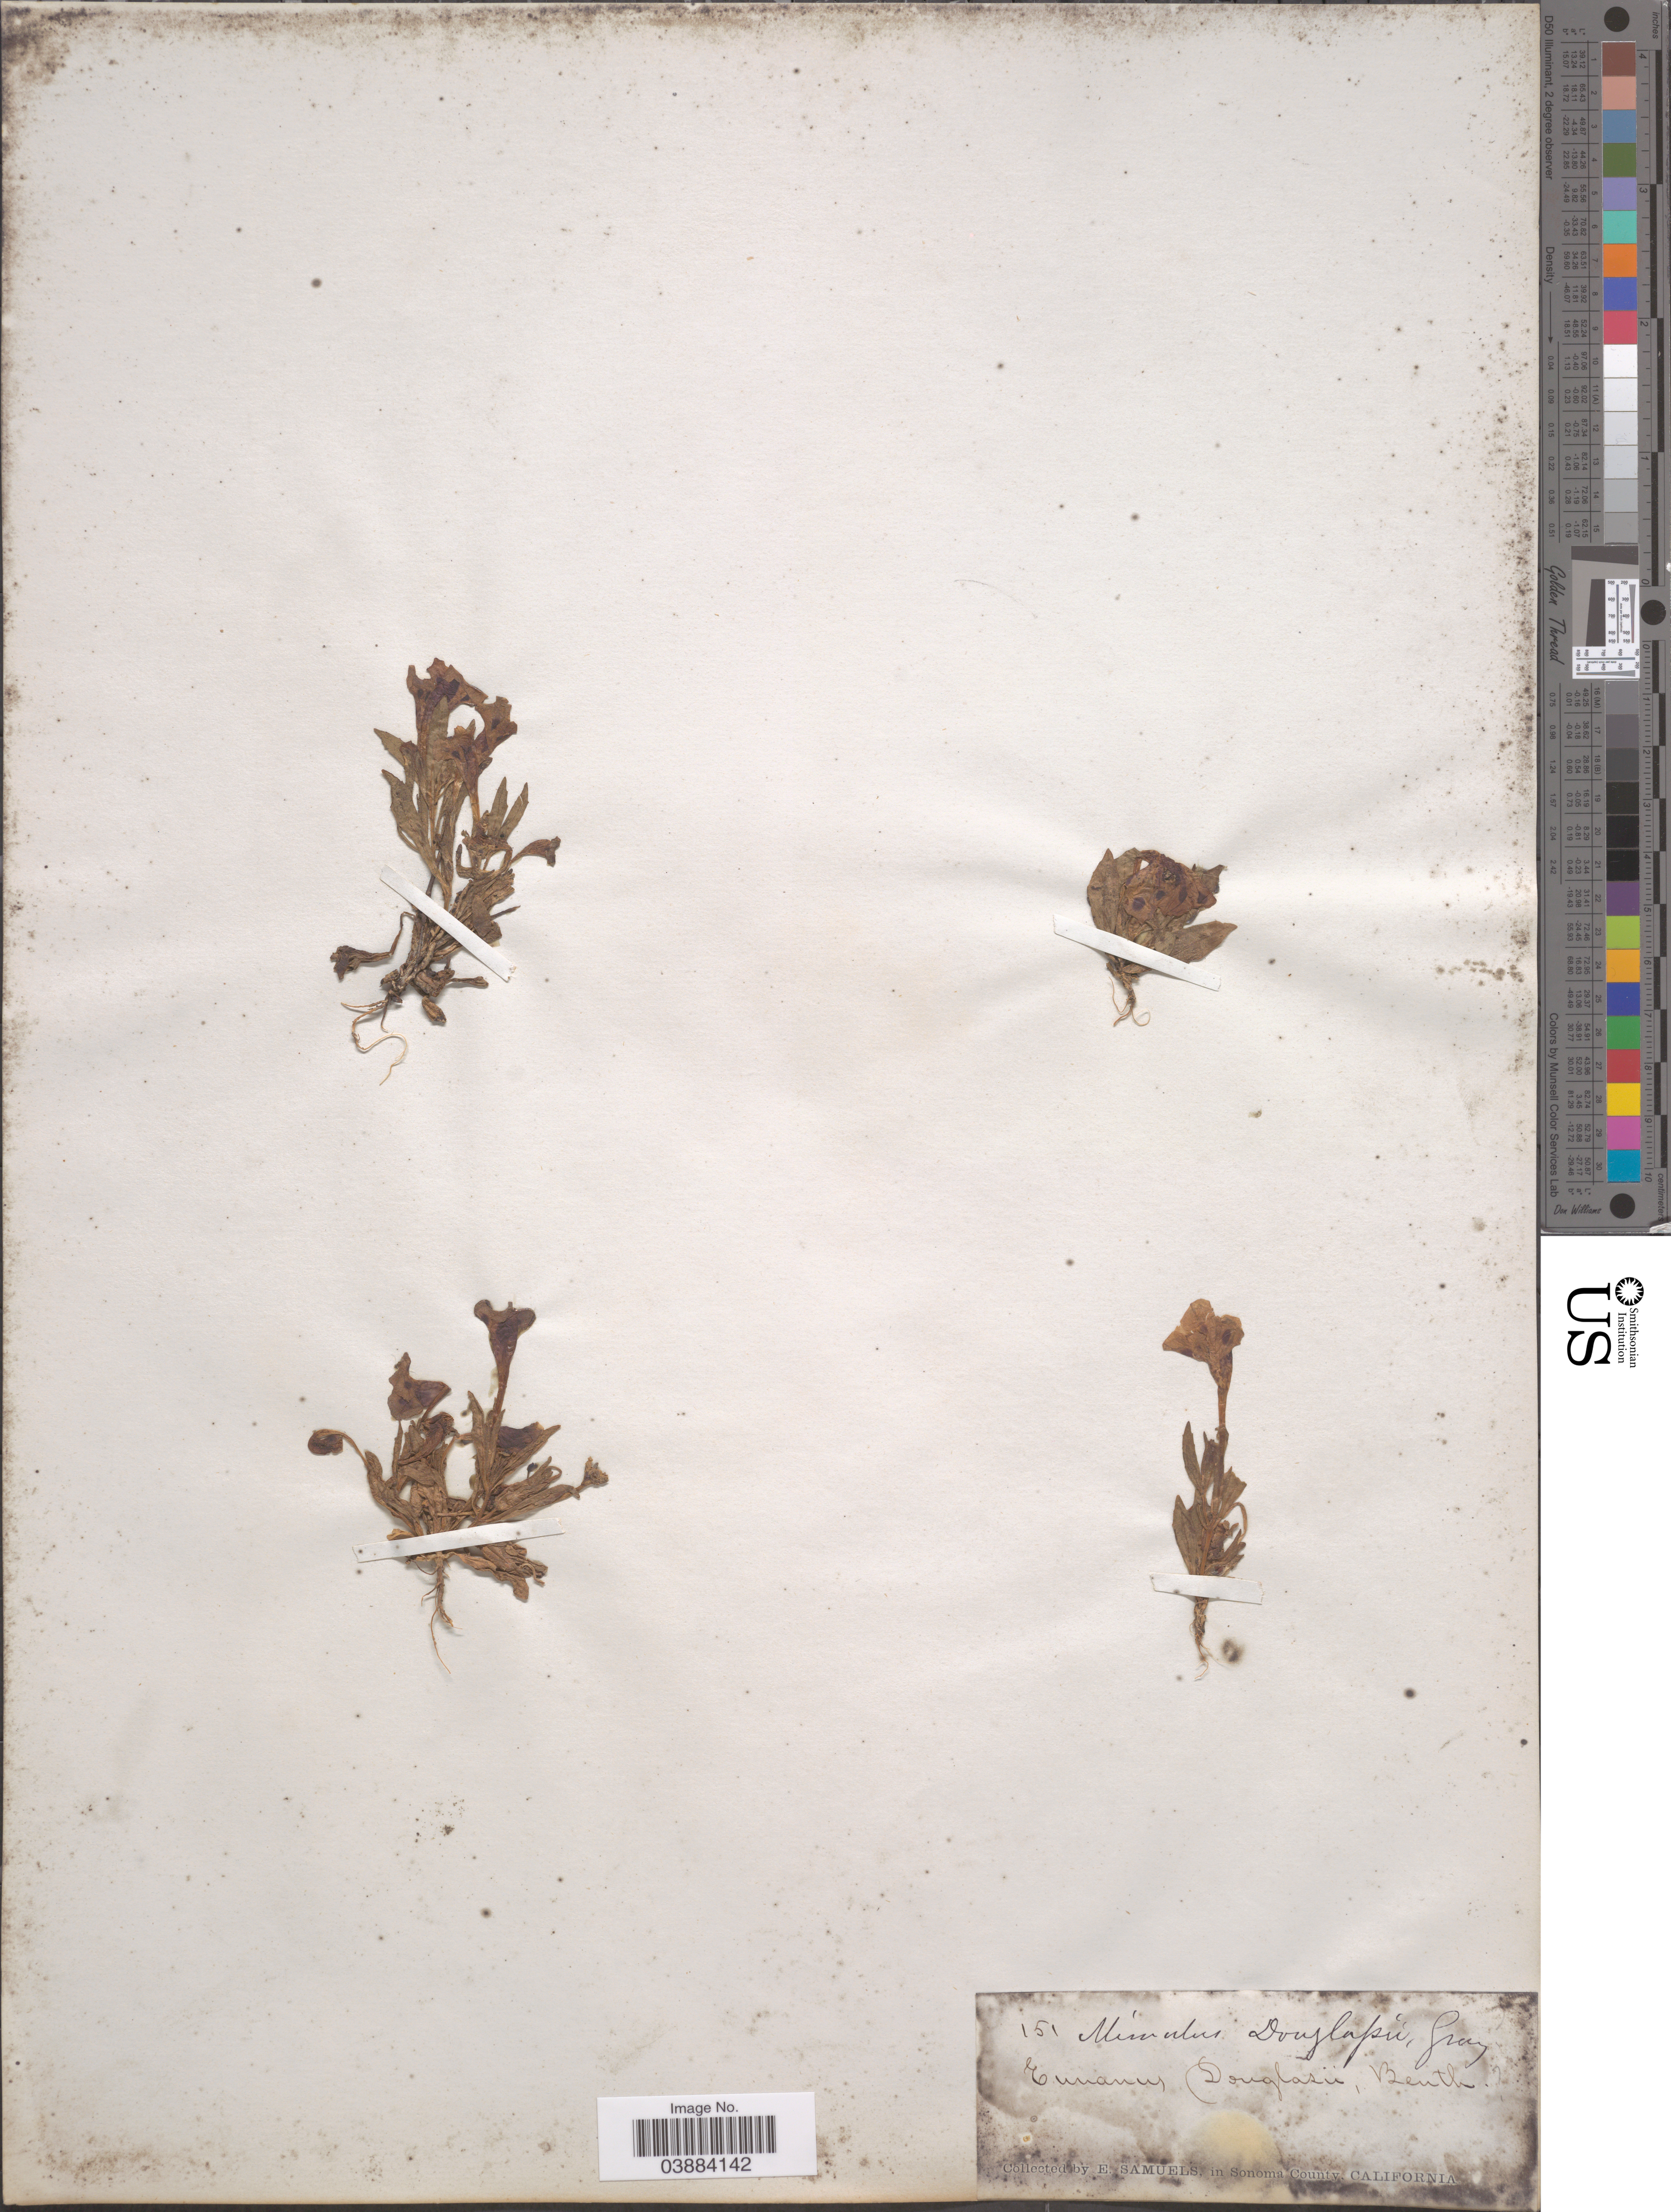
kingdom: Plantae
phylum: Tracheophyta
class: Magnoliopsida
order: Lamiales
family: Phrymaceae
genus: Eunanus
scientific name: Eunanus tricolor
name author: (Hartw. ex Lindl.) Greene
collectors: E. Samuels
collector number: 151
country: United States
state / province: California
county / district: Sonoma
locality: In Sonoma County.